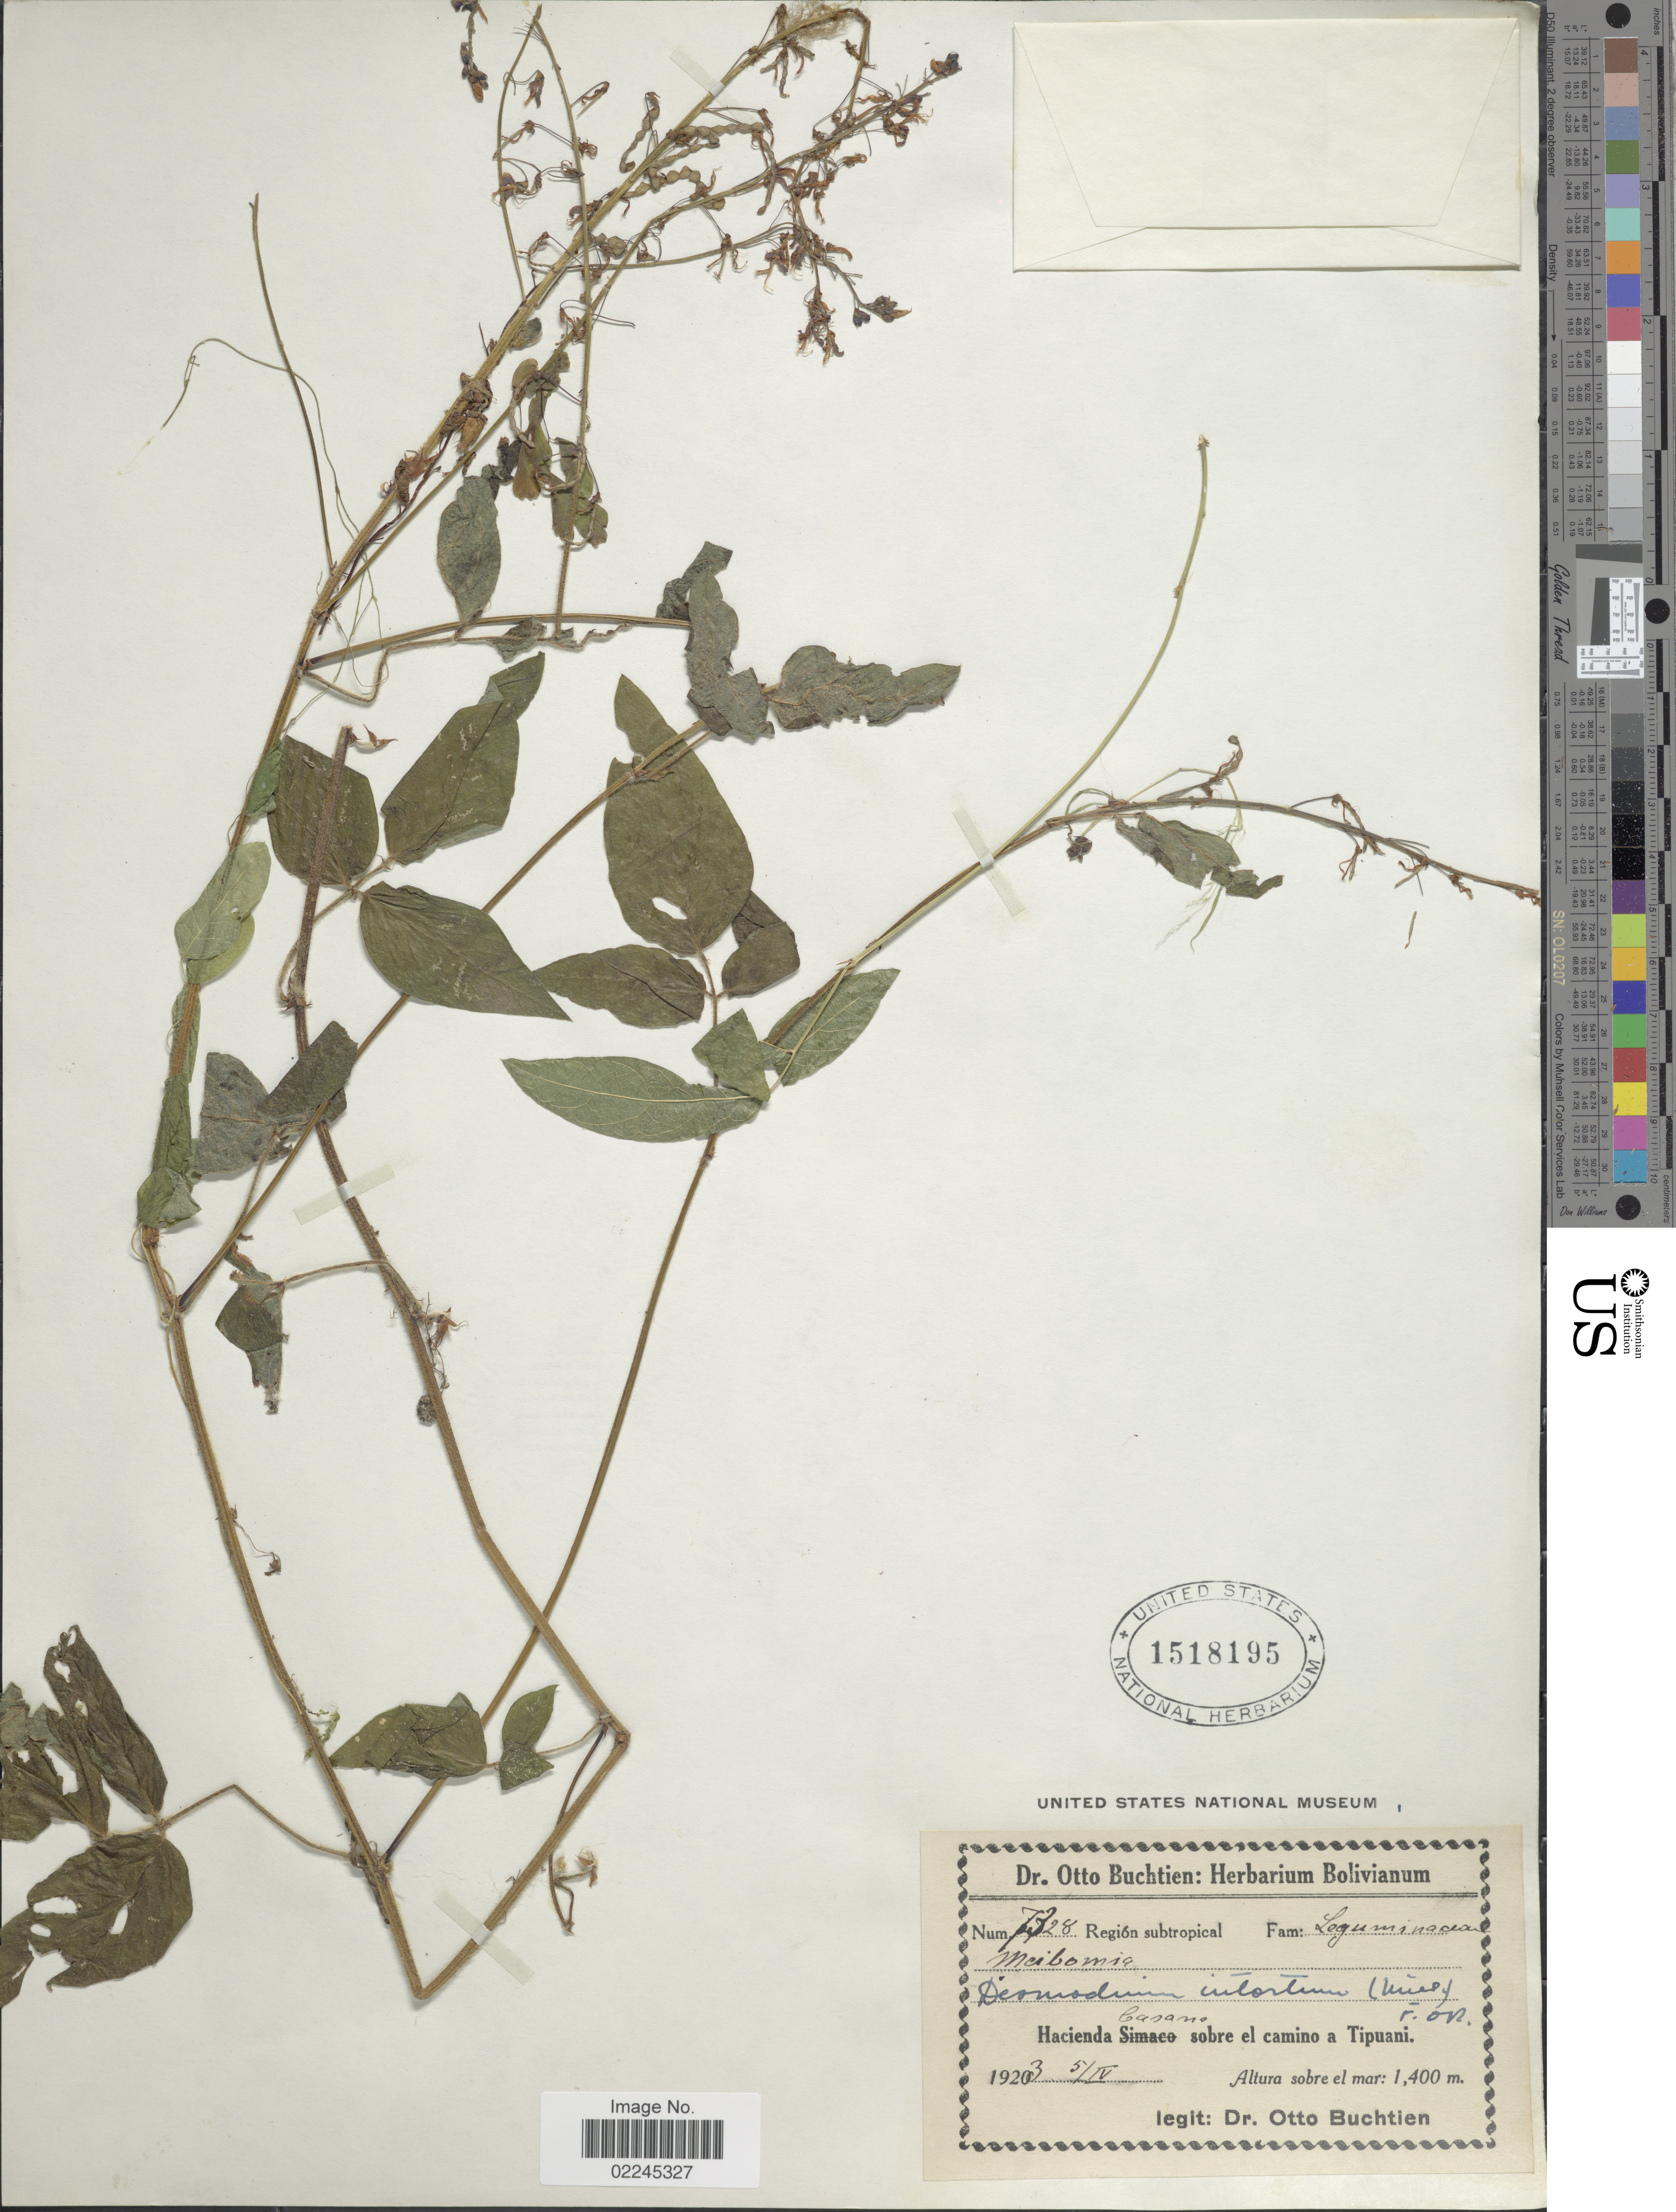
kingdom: Plantae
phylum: Tracheophyta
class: Magnoliopsida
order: Fabales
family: Fabaceae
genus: Desmodium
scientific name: Desmodium intortum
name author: (Mill.) Urb.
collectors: O. Buchtien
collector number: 7328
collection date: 1923-04-05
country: Bolivia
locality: Region subtropical. Hacienda Casana sobre el camino a Tipuani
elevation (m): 1400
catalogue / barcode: US 1518195